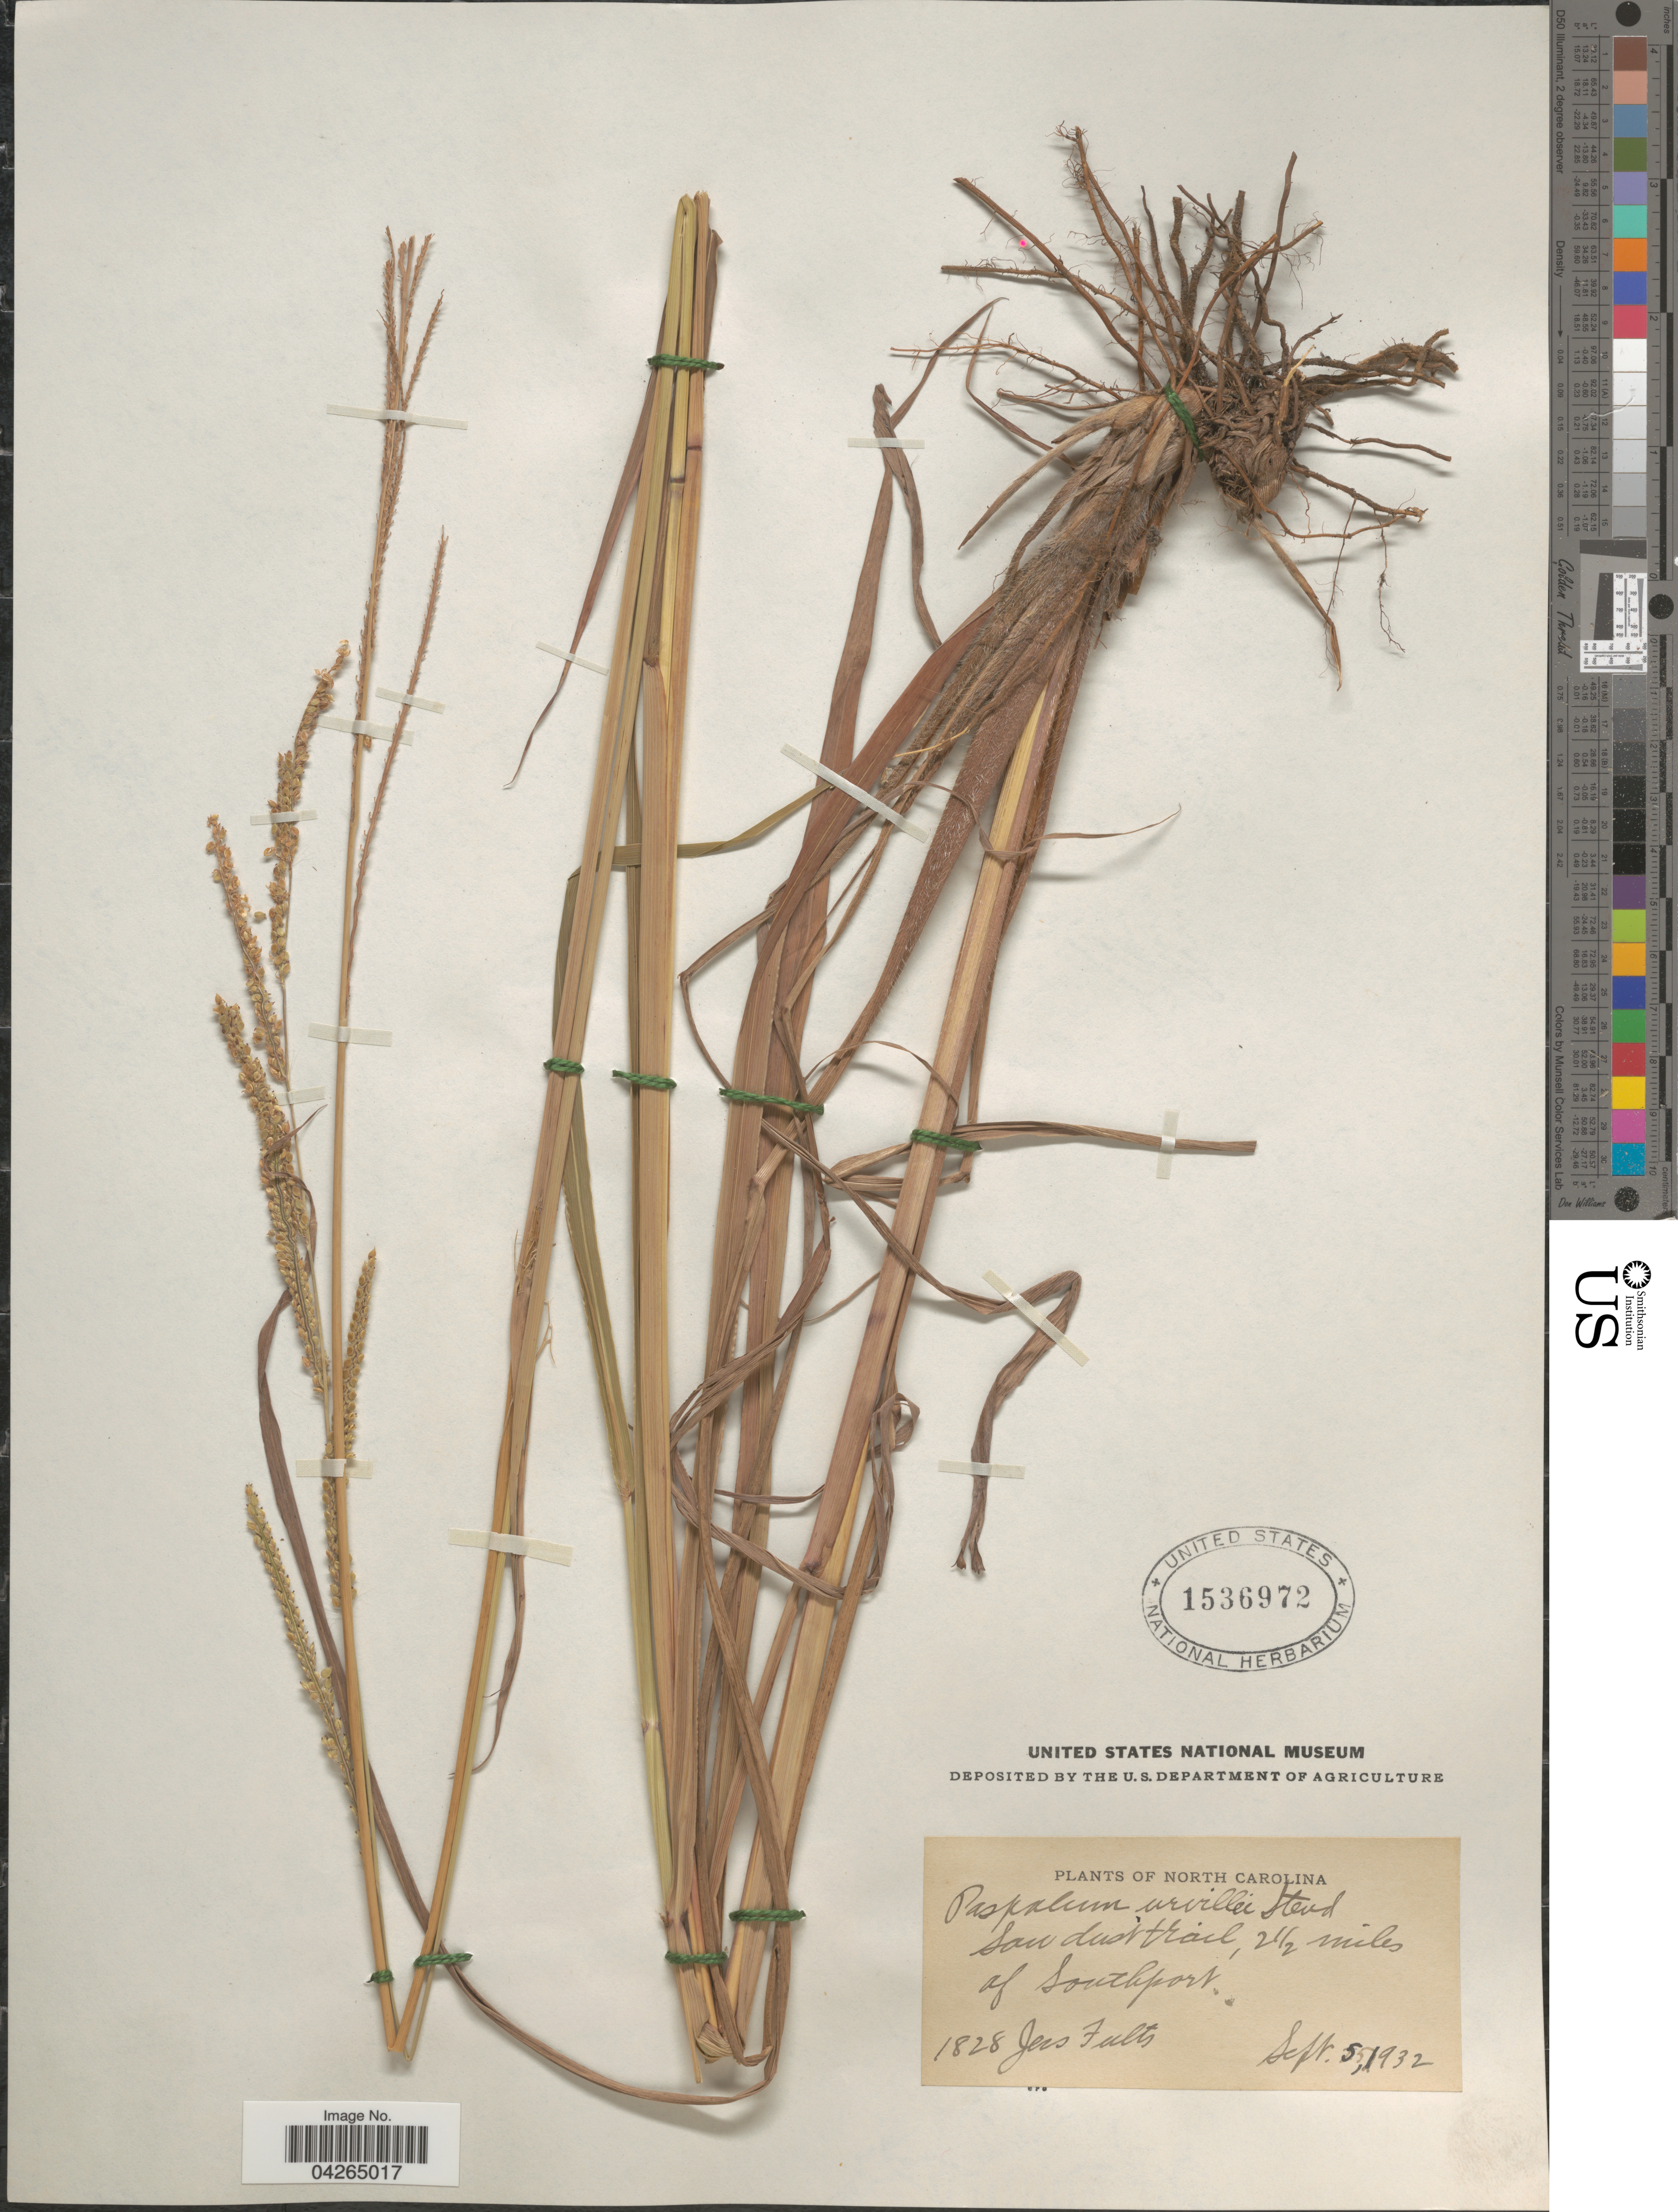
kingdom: Plantae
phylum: Tracheophyta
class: Liliopsida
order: Poales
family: Poaceae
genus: Paspalum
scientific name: Paspalum urvillei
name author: Steud.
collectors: J. Fults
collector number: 1828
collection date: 1932-09-05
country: United States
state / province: North Carolina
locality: San dust trail, 2½ miles of Southport.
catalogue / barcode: US 1536972